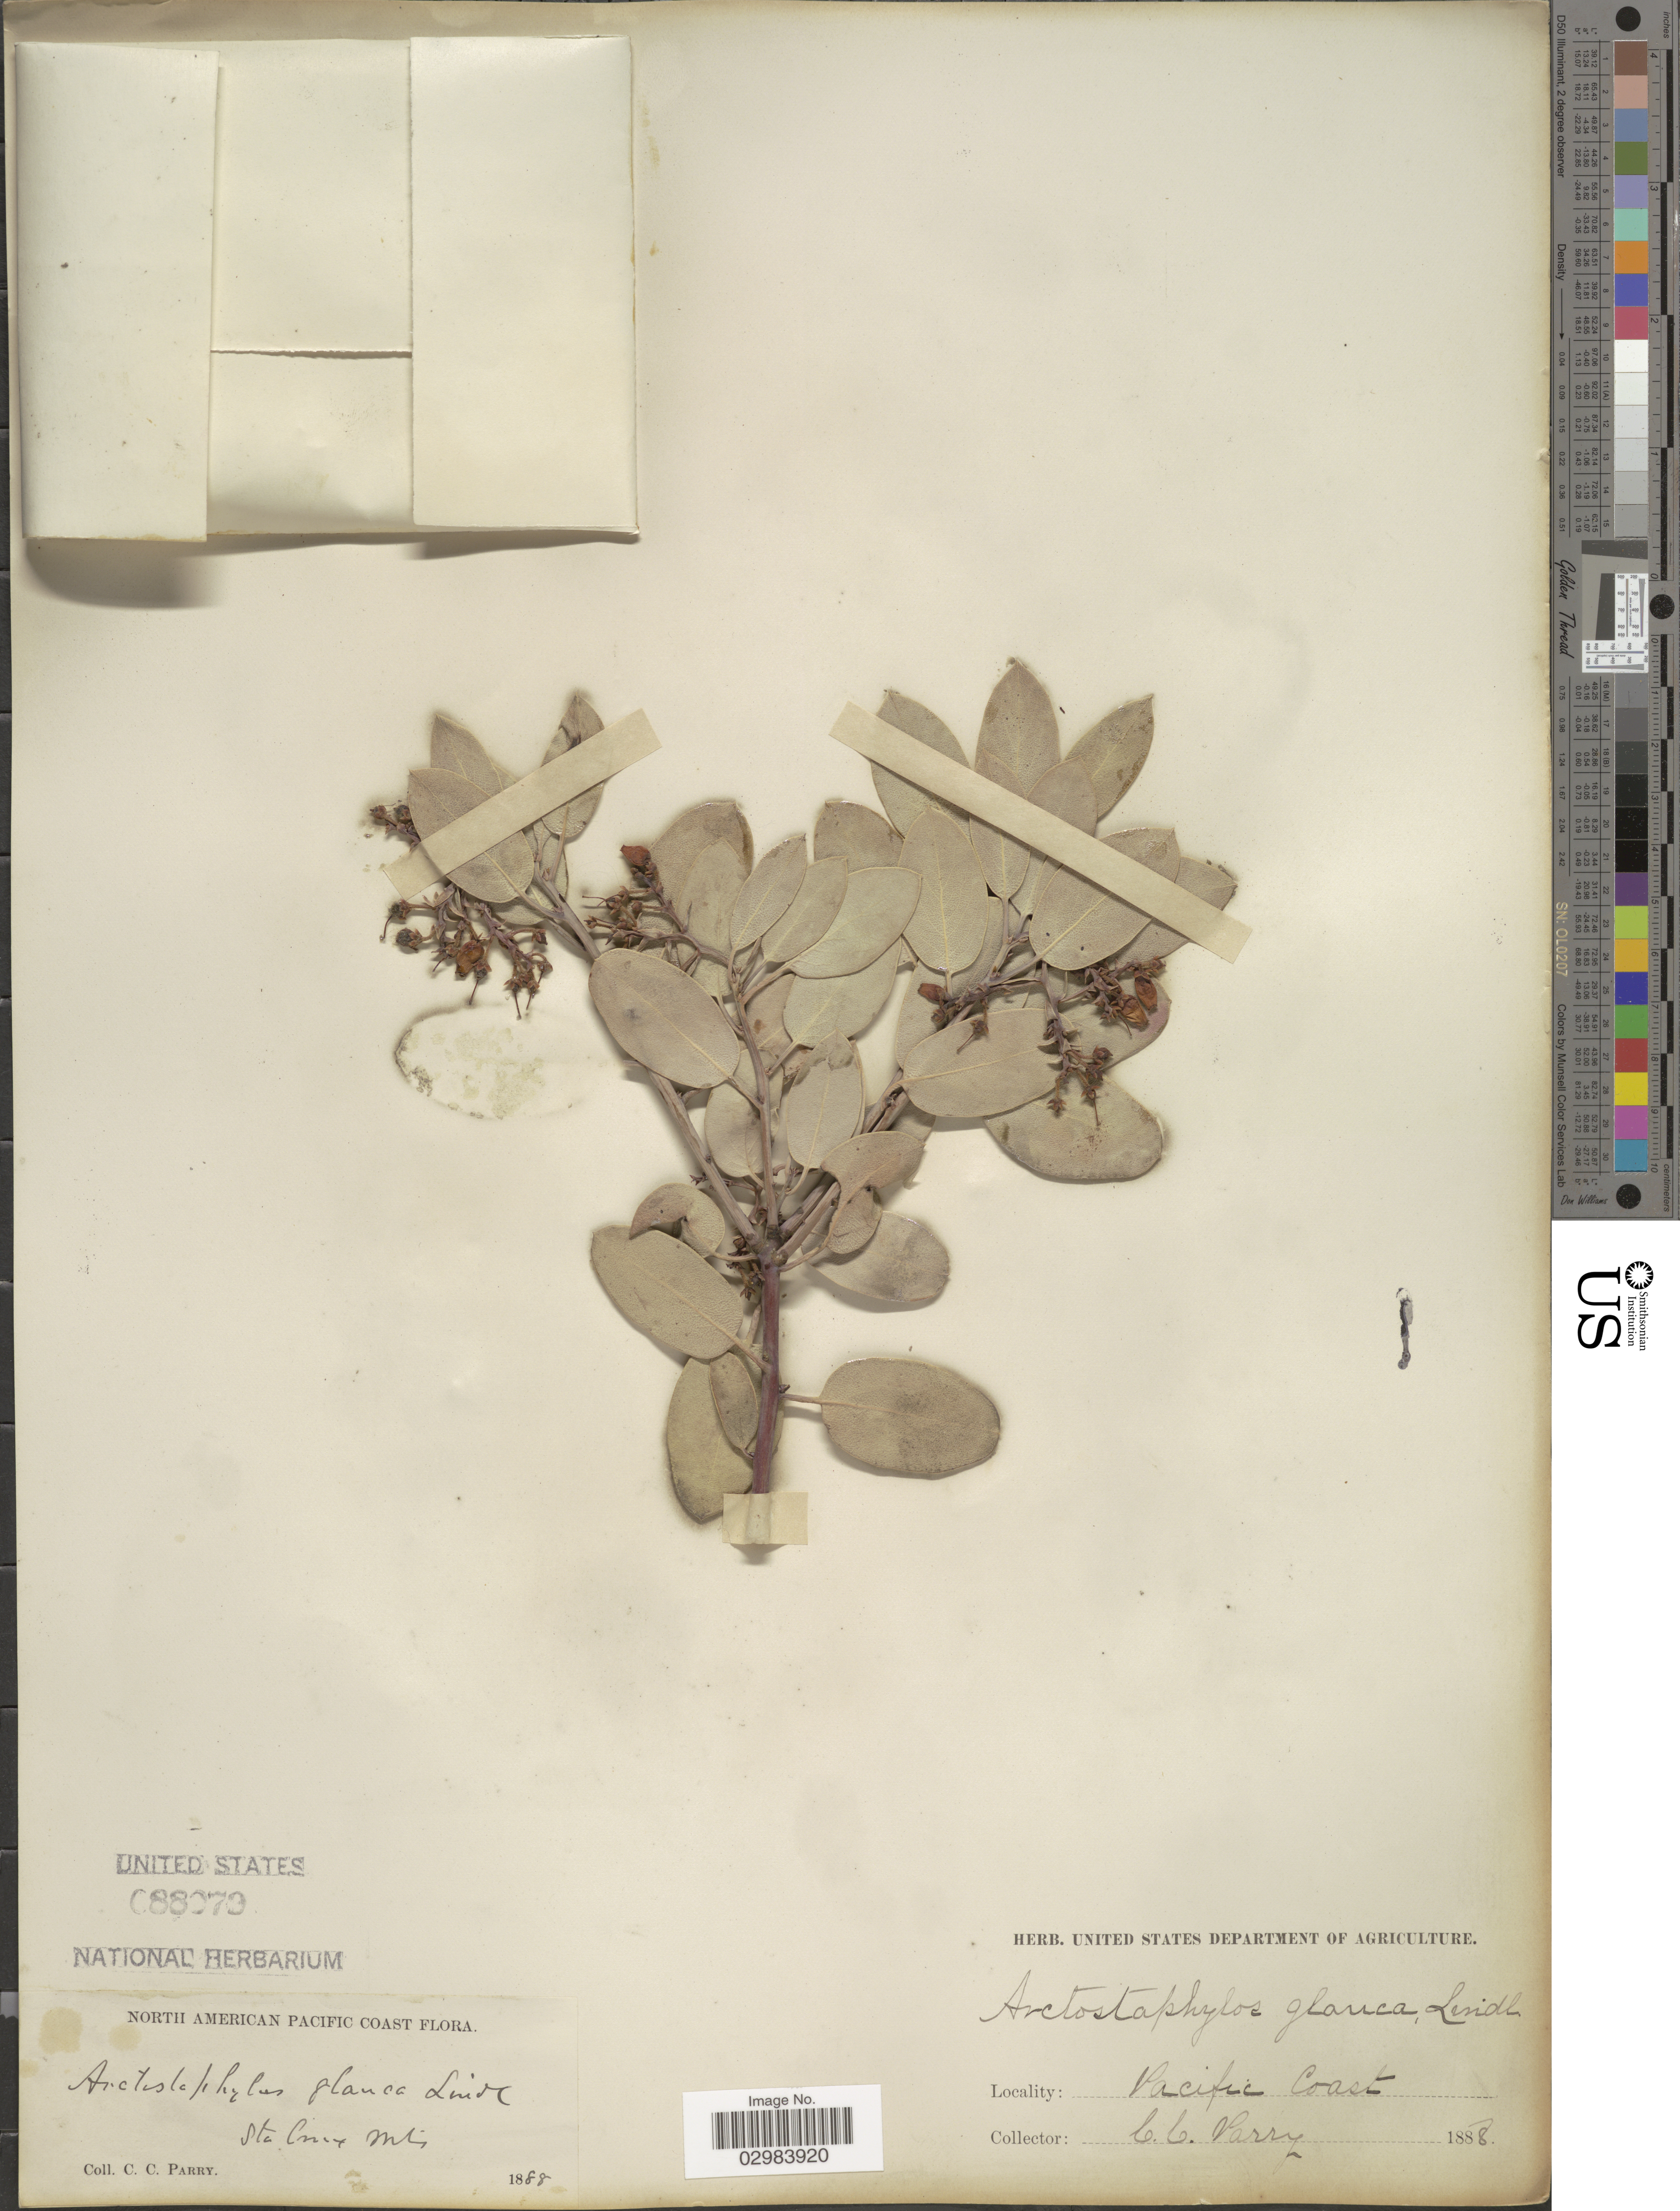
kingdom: Plantae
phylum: Tracheophyta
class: Magnoliopsida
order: Ericales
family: Ericaceae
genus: Arctostaphylos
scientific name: Arctostaphylos glauca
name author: Lindl.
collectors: C. C. Parry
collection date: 1888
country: United States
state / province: California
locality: North America Pacific Coast, Sta Cruz Mts., Pacific Coast.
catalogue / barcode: US 88079